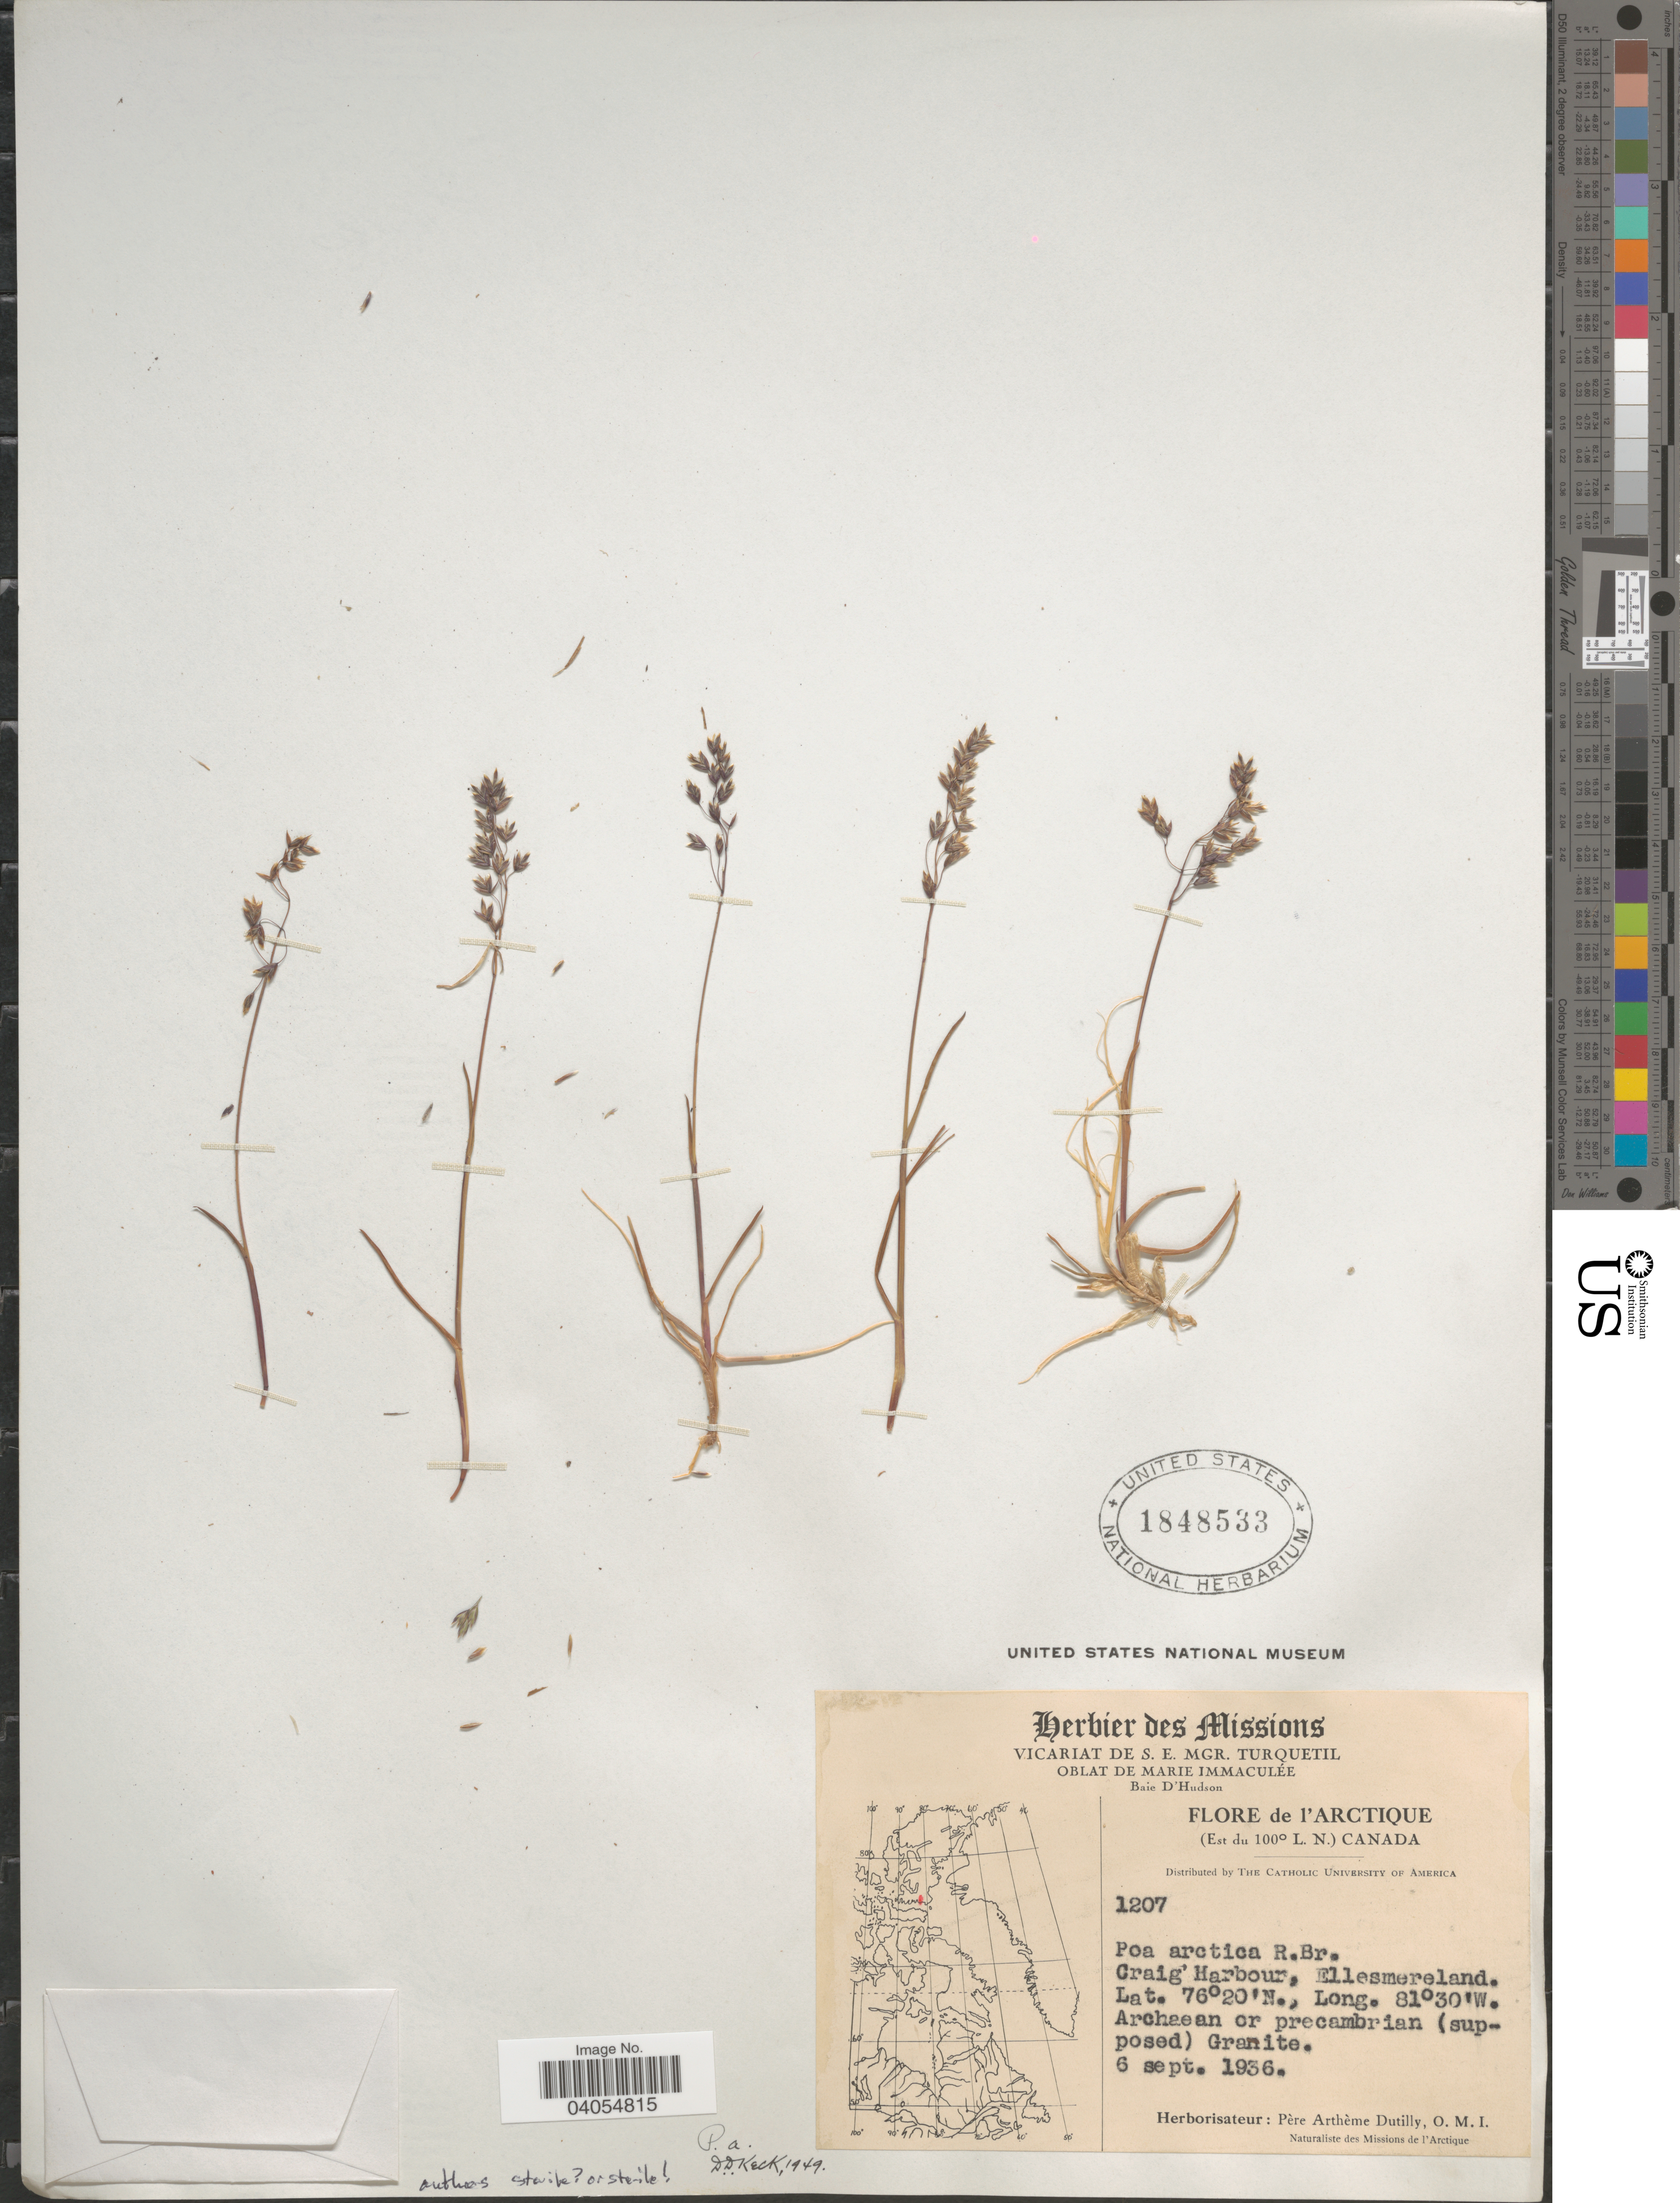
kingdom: Plantae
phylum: Tracheophyta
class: Liliopsida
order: Poales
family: Poaceae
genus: Poa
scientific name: Poa arctica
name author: R. Br.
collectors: P. Dutilly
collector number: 1207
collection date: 1936-09-06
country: Canada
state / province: Nunavut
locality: Arctique (Est du 100° L. N.) Craig' Harbour, Ellesmereland.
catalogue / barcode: US 1848533